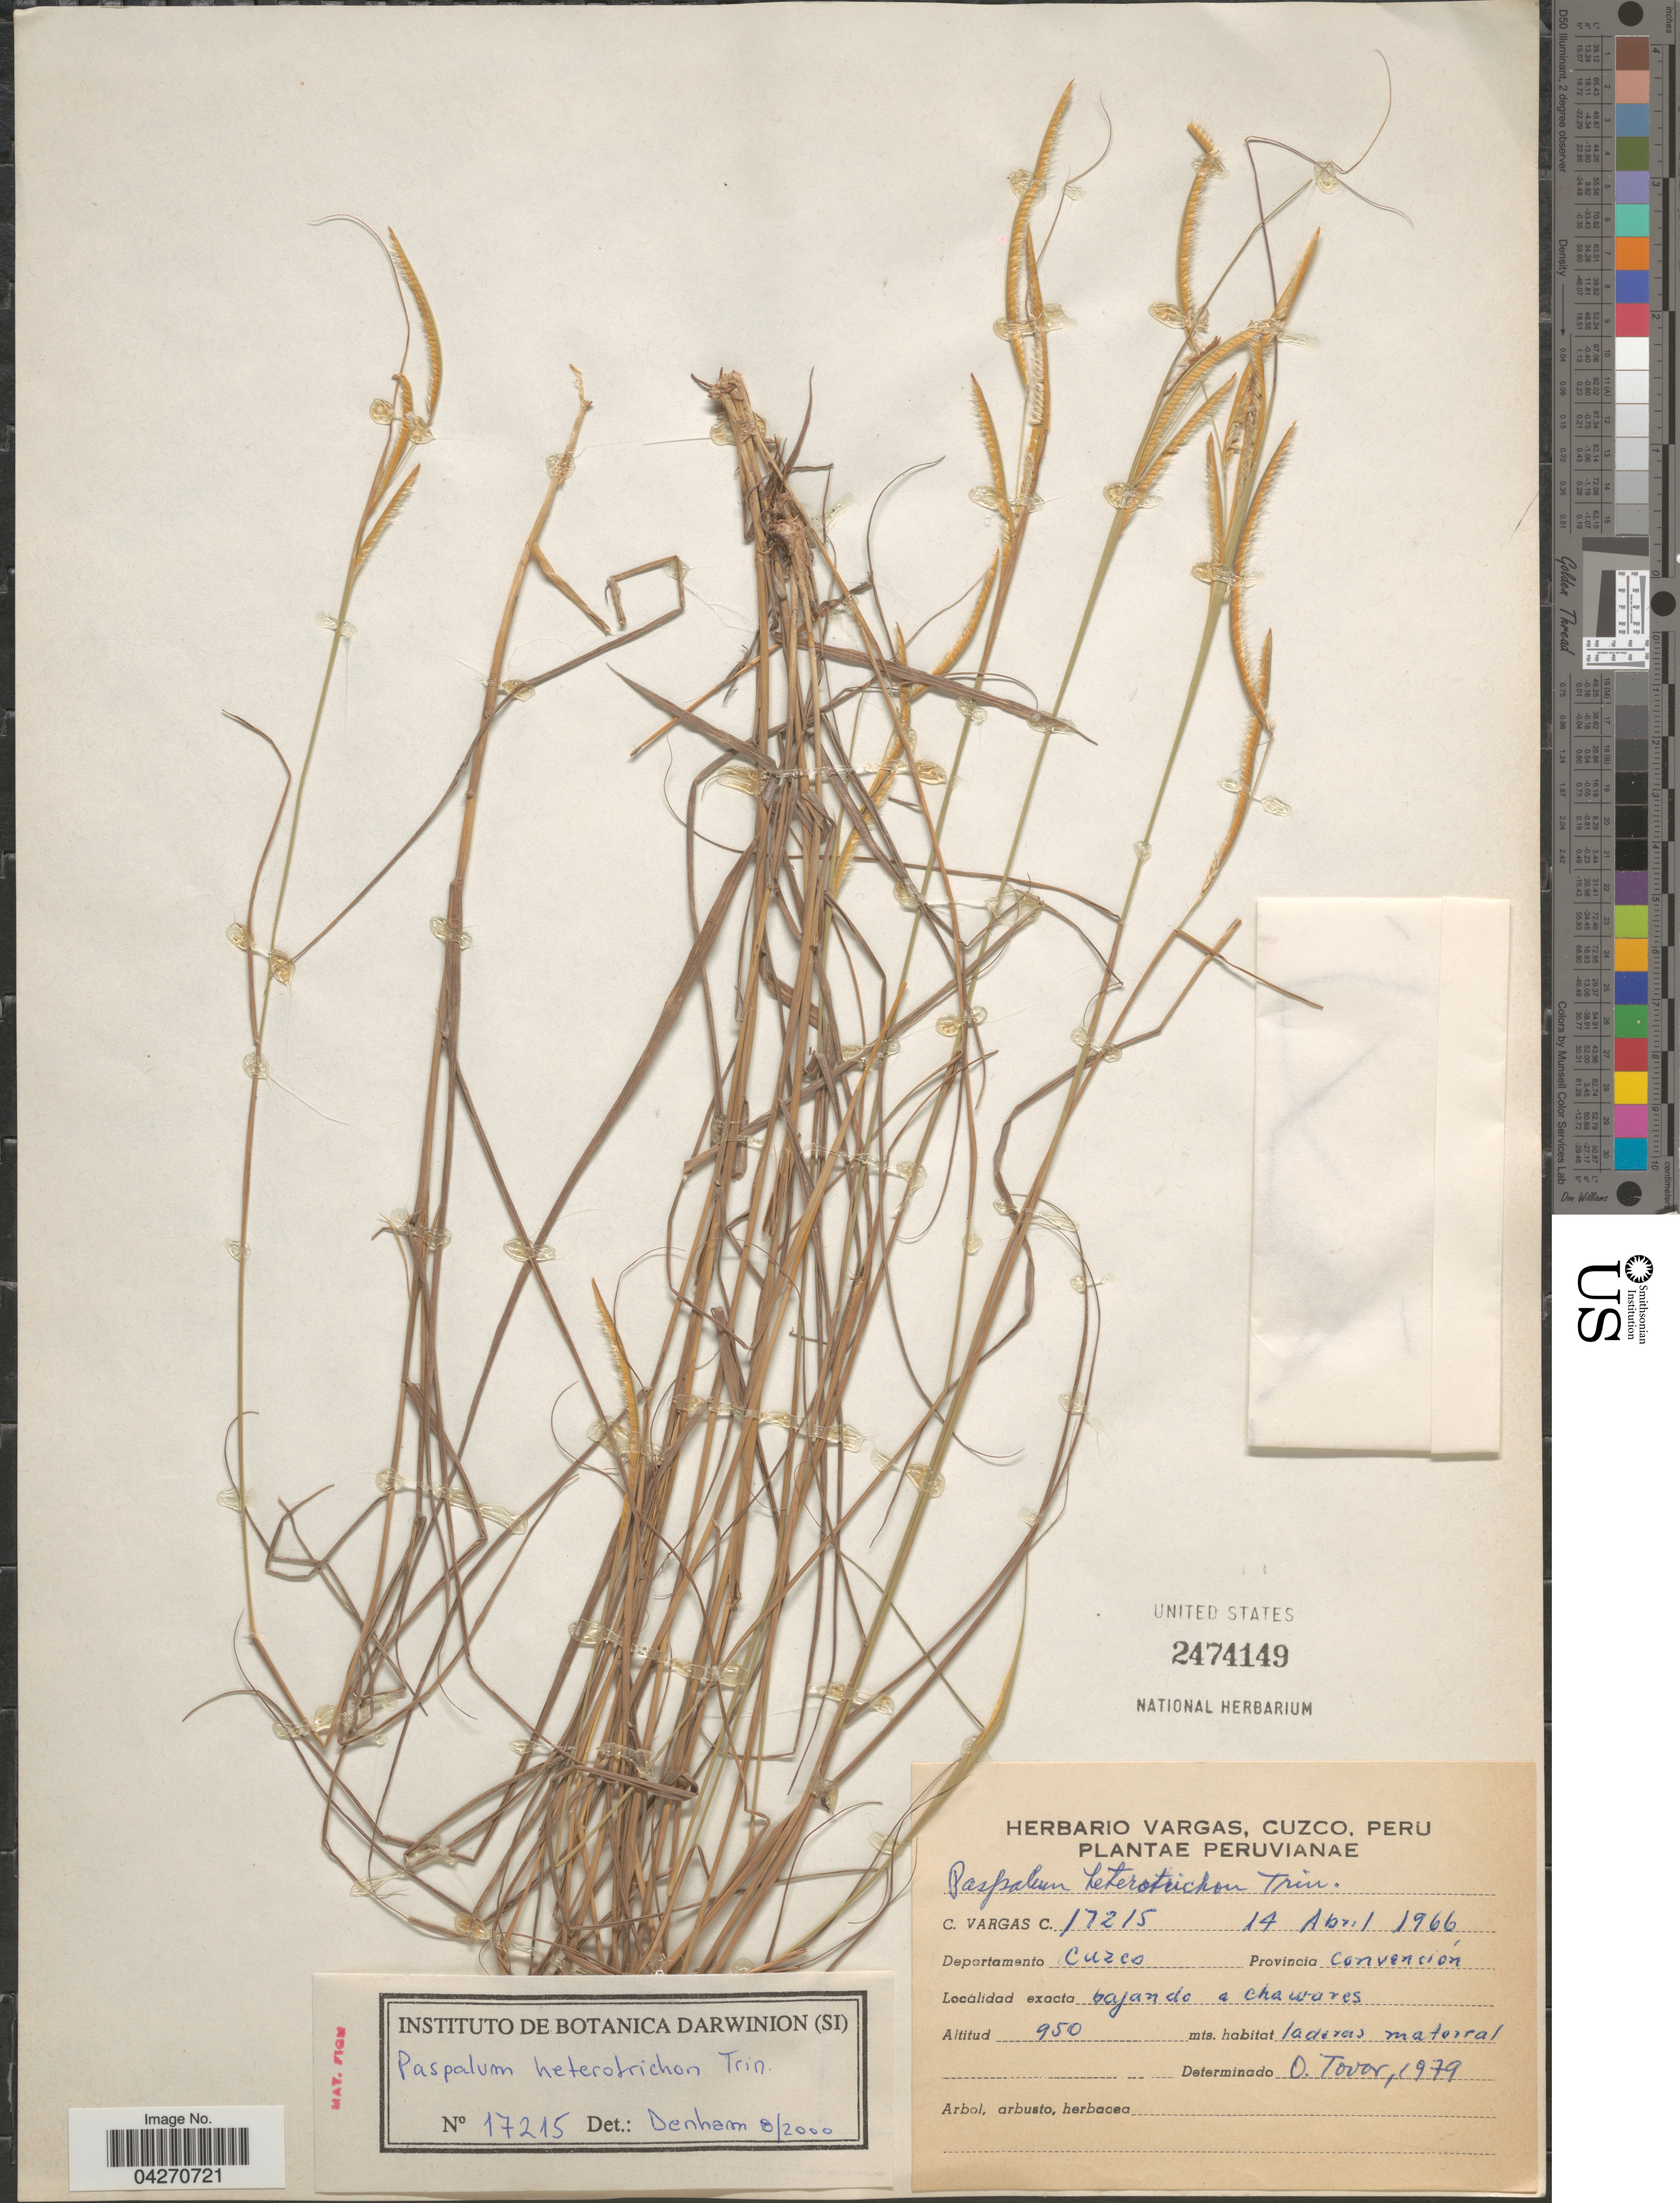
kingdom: Plantae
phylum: Tracheophyta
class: Liliopsida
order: Poales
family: Poaceae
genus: Paspalum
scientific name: Paspalum hererotrichon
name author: Trin.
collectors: C. Vargas Calderón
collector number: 17215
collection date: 1966-04-14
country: Peru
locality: Departamento Cuzco. Provinca Concención. Bajando a chawares.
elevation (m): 950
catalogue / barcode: US 2474149